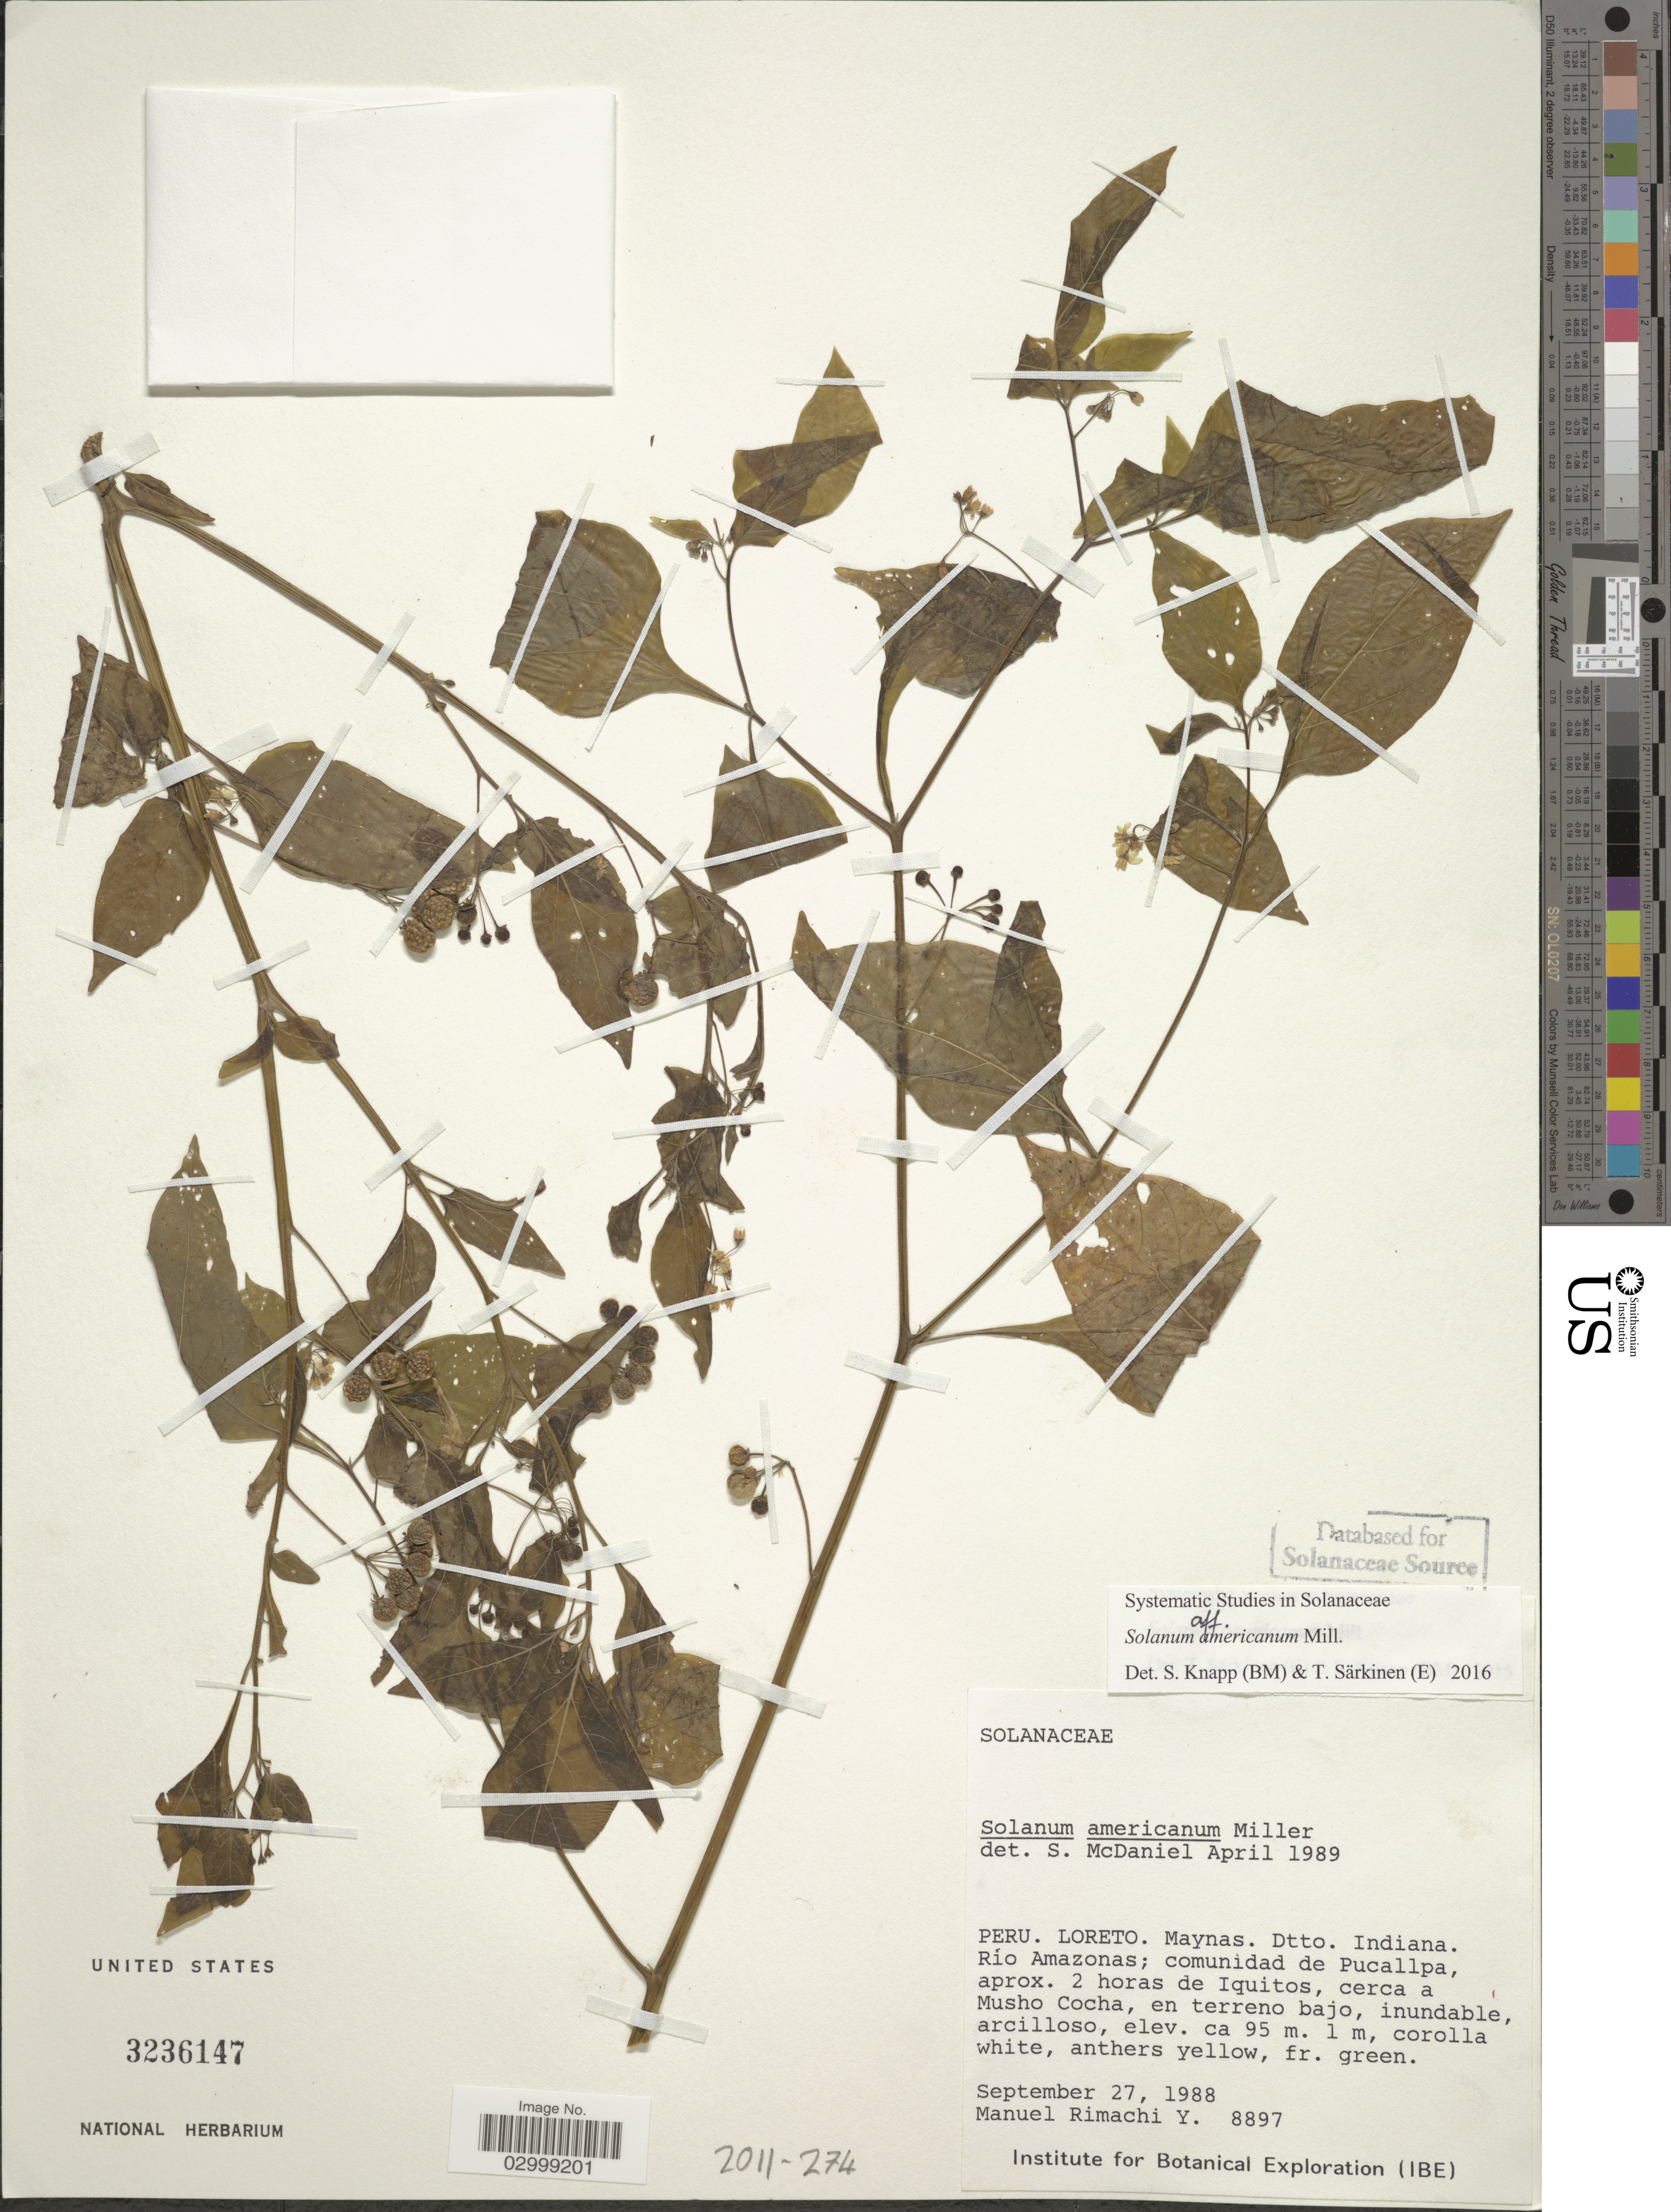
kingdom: Plantae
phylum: Tracheophyta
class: Magnoliopsida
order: Solanales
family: Solanaceae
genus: Solanum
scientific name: Solanum americanum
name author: Mill.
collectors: M. Rimachi Y.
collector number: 8897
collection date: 1988-09-27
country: Peru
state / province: Loreto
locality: Maynas, Dtto. Indiana, Río Amazonas; comunidad de Pucallpa, aprox. 2 horas de Iquitos, cerca a Musho Cocha.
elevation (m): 95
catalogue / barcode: US 3236147